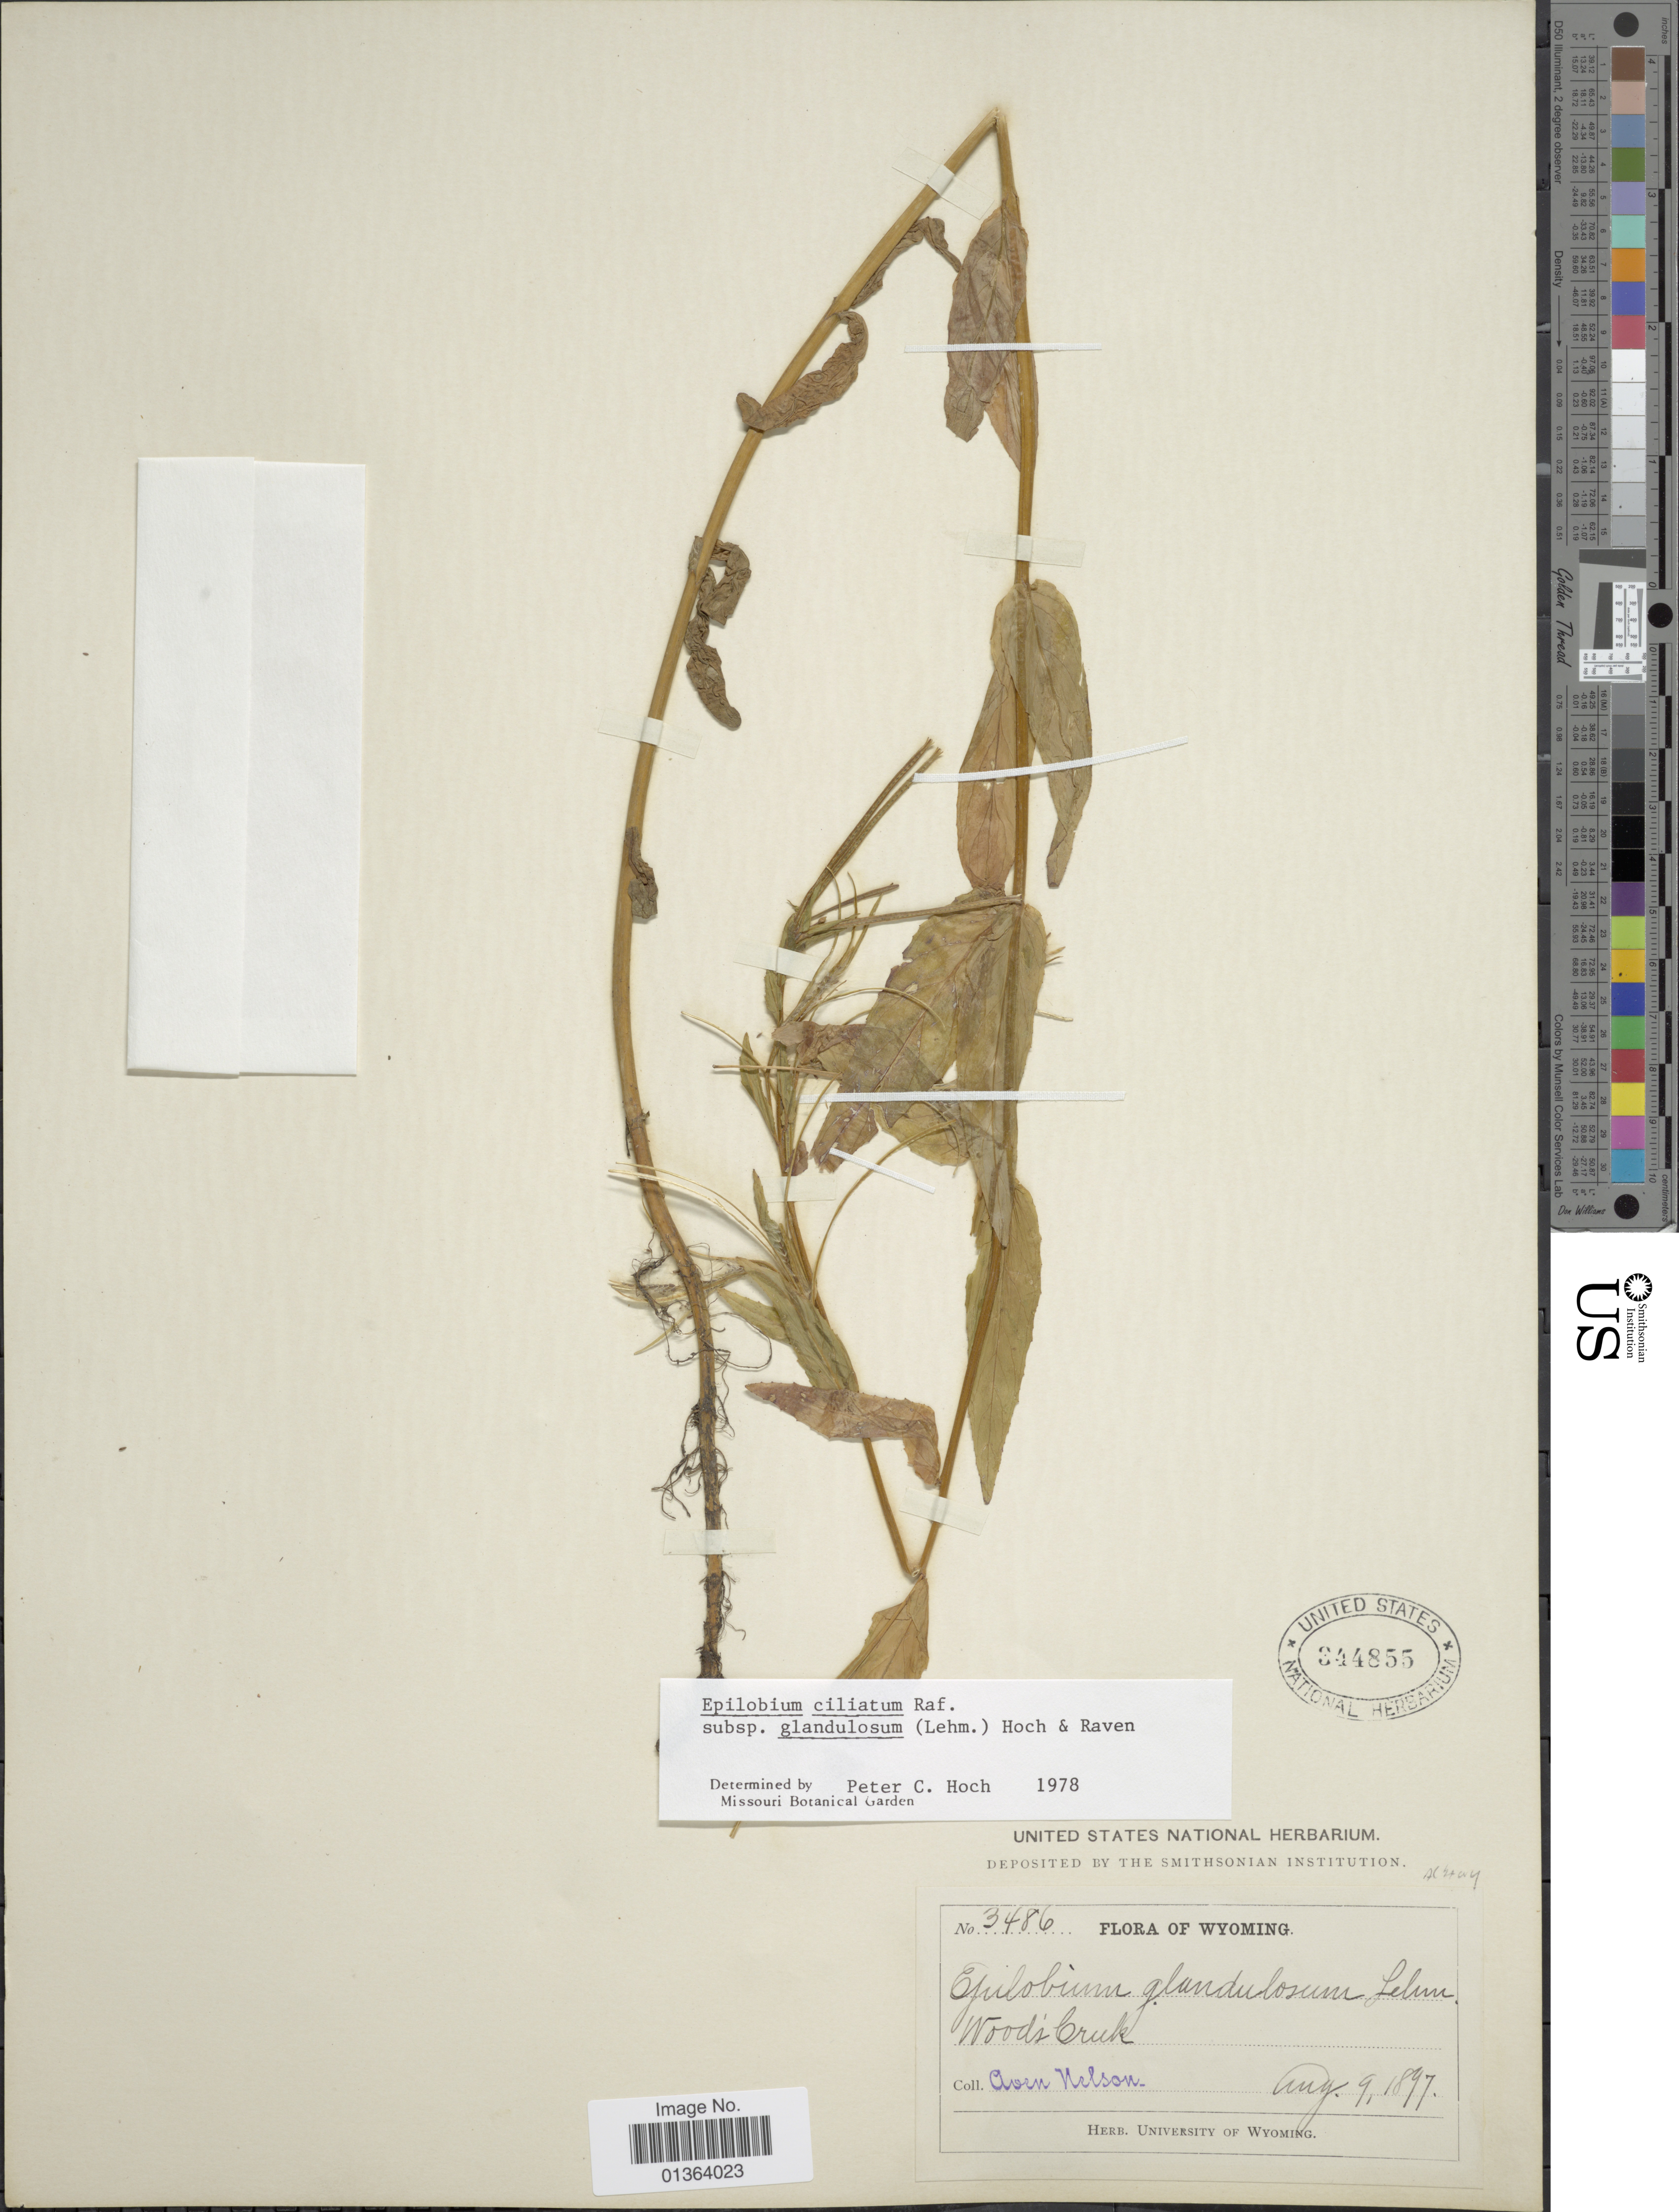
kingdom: Plantae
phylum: Tracheophyta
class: Magnoliopsida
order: Myrtales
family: Onagraceae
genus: Epilobium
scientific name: Epilobium ciliatum subsp. glandulosum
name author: (Lehm.) Hoch & P.H. Raven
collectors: A. Nelson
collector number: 3486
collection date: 1897-08-09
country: United States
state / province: Wyoming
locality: Wood's Creek.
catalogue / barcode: US 344855